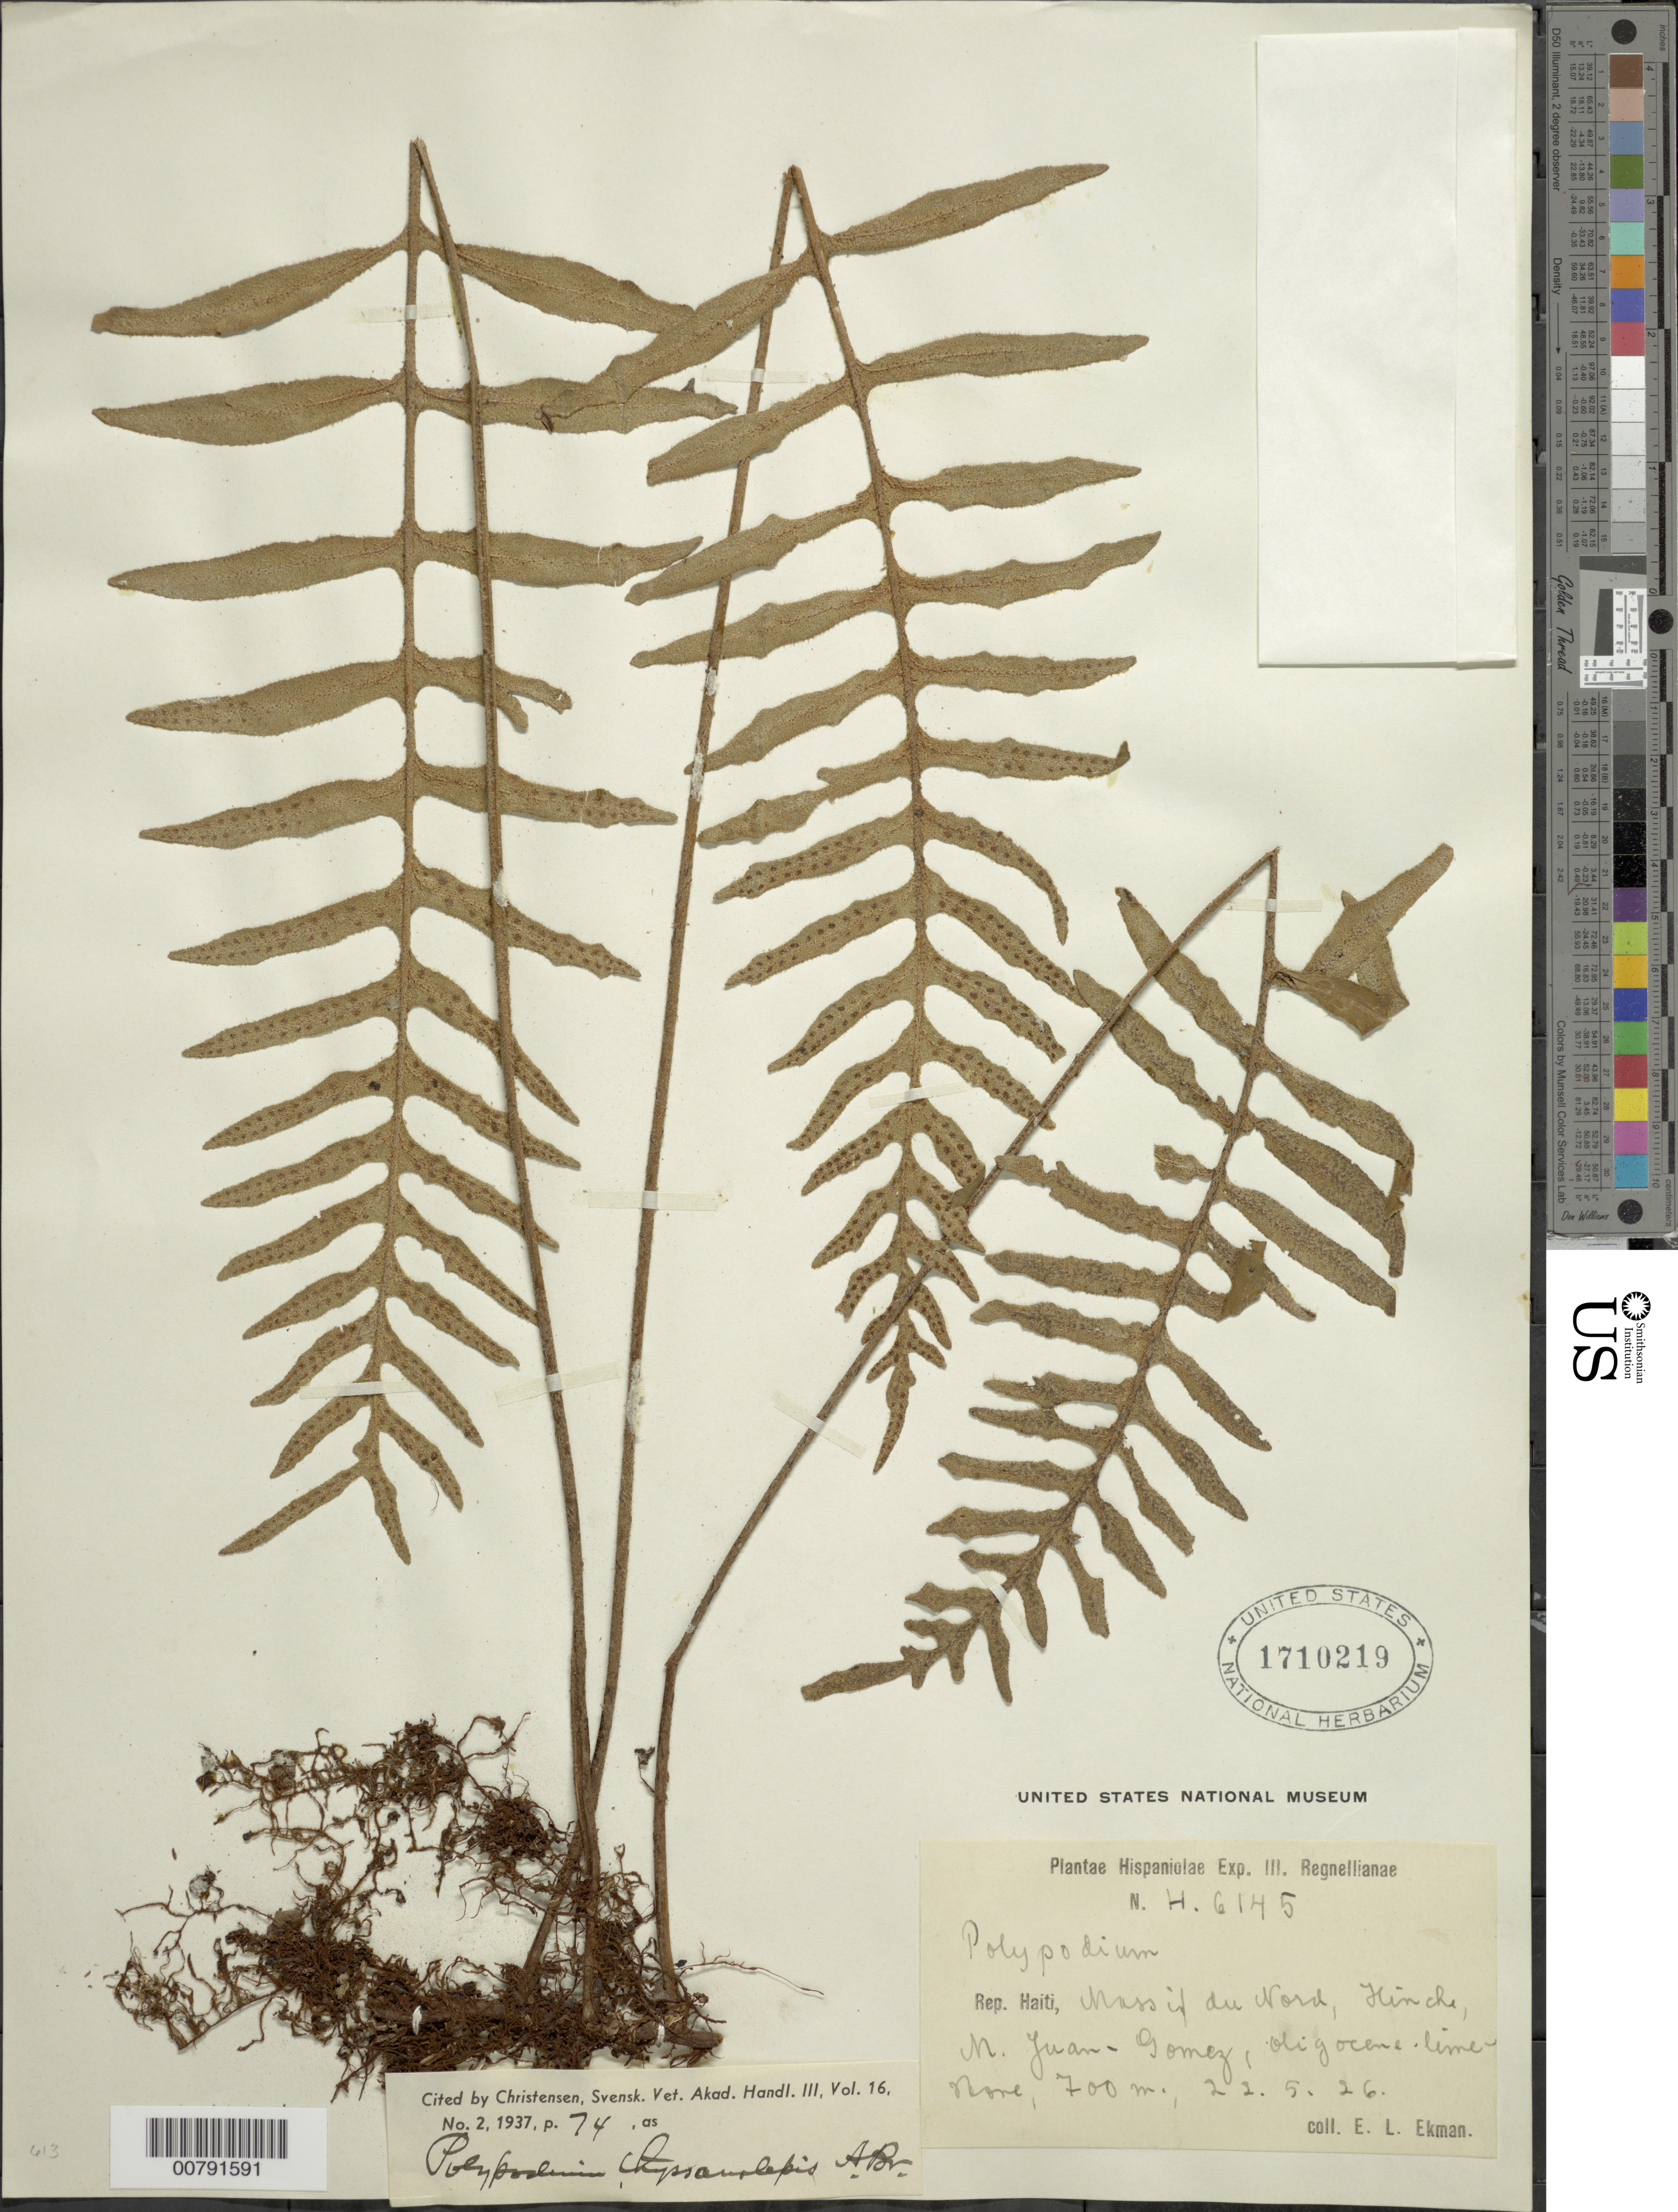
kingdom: Plantae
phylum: Tracheophyta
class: Polypodiopsida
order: Polypodiales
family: Polypodiaceae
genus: Pleopeltis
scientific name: Pleopeltis thyssanolepis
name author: (A. Braun ex Klotzsch) E.G. Andrews & Windham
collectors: E. L. Ekman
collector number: H 6145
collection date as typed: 22 May 1926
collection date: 1926-05-22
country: Haiti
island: Hispaniola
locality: Massif du Nord, Hinche, M. Juan-Gomez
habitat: Oligocene limestone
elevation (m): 700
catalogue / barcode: US 1710219